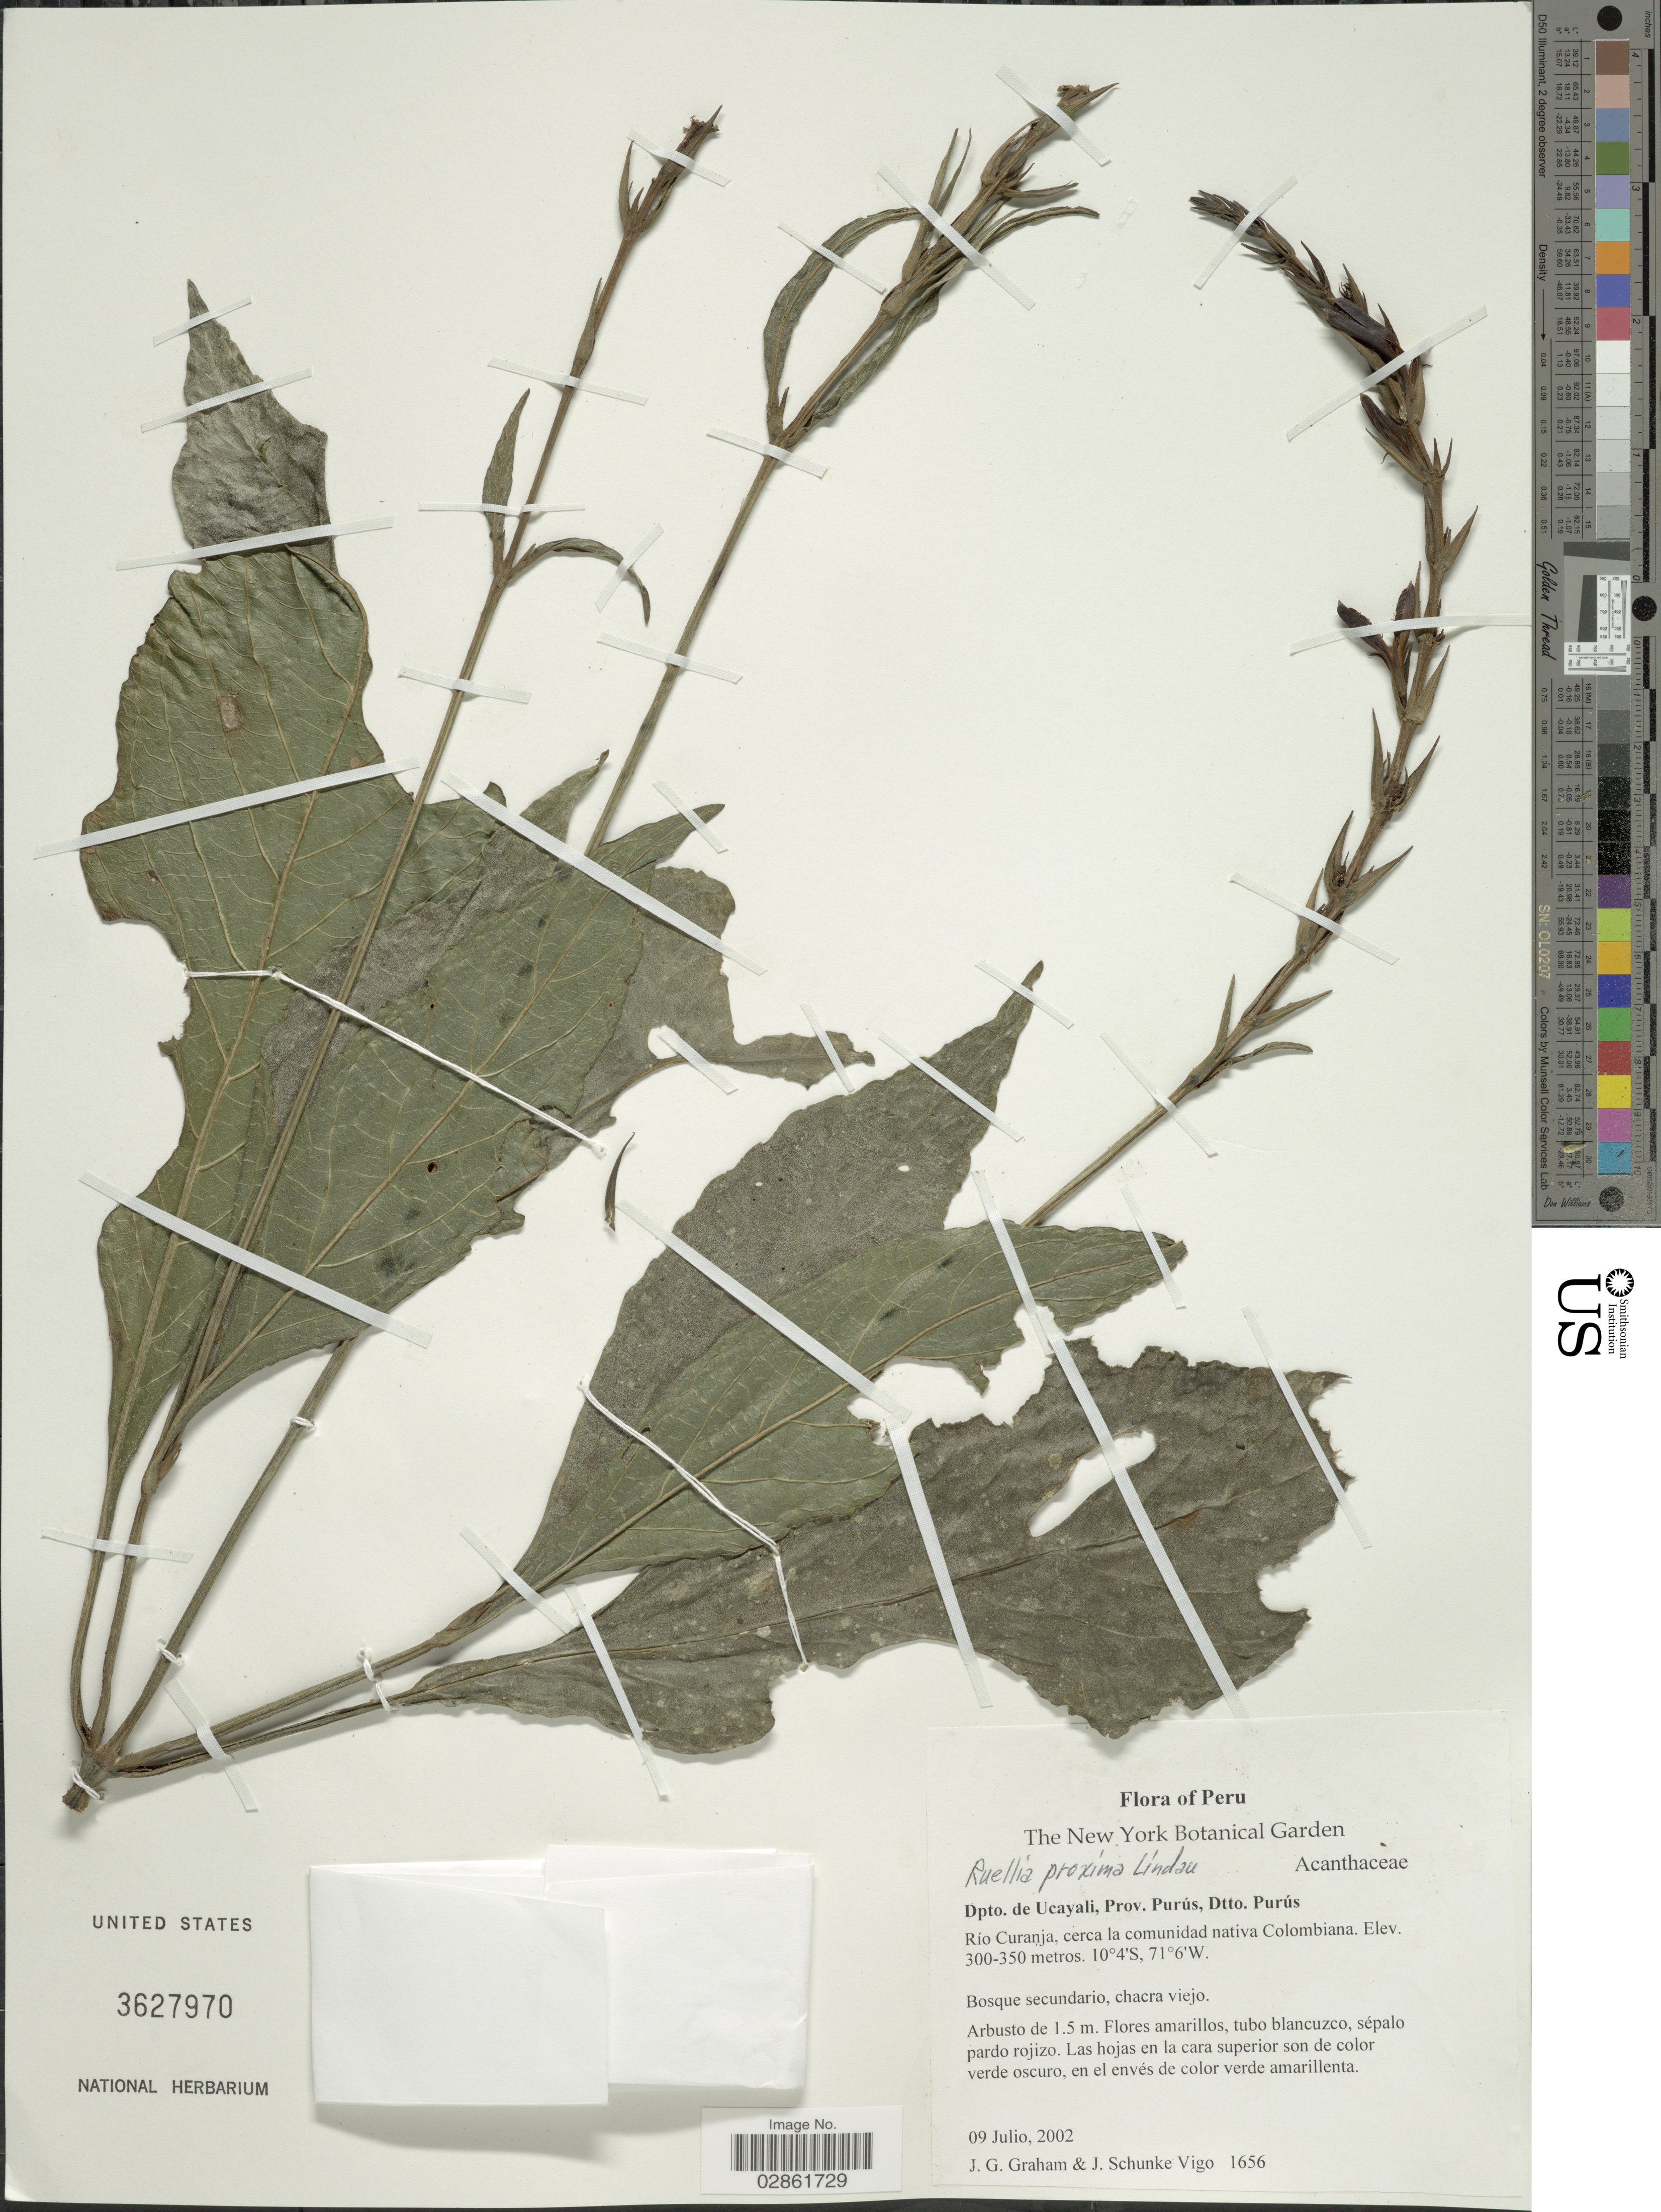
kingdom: Plantae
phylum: Tracheophyta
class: Magnoliopsida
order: Lamiales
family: Acanthaceae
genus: Ruellia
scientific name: Ruellia proxima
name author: Lindau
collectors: J. Graham & J. Schunke Vigo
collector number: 1656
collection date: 2002-07-09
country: Peru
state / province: Ucayali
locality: Dpto. de Ucayali, Prov. Purús, Dtto. Purús. Río Curanja, cerca la comunidad nativa Colombiana.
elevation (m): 300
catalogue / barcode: US 3627970